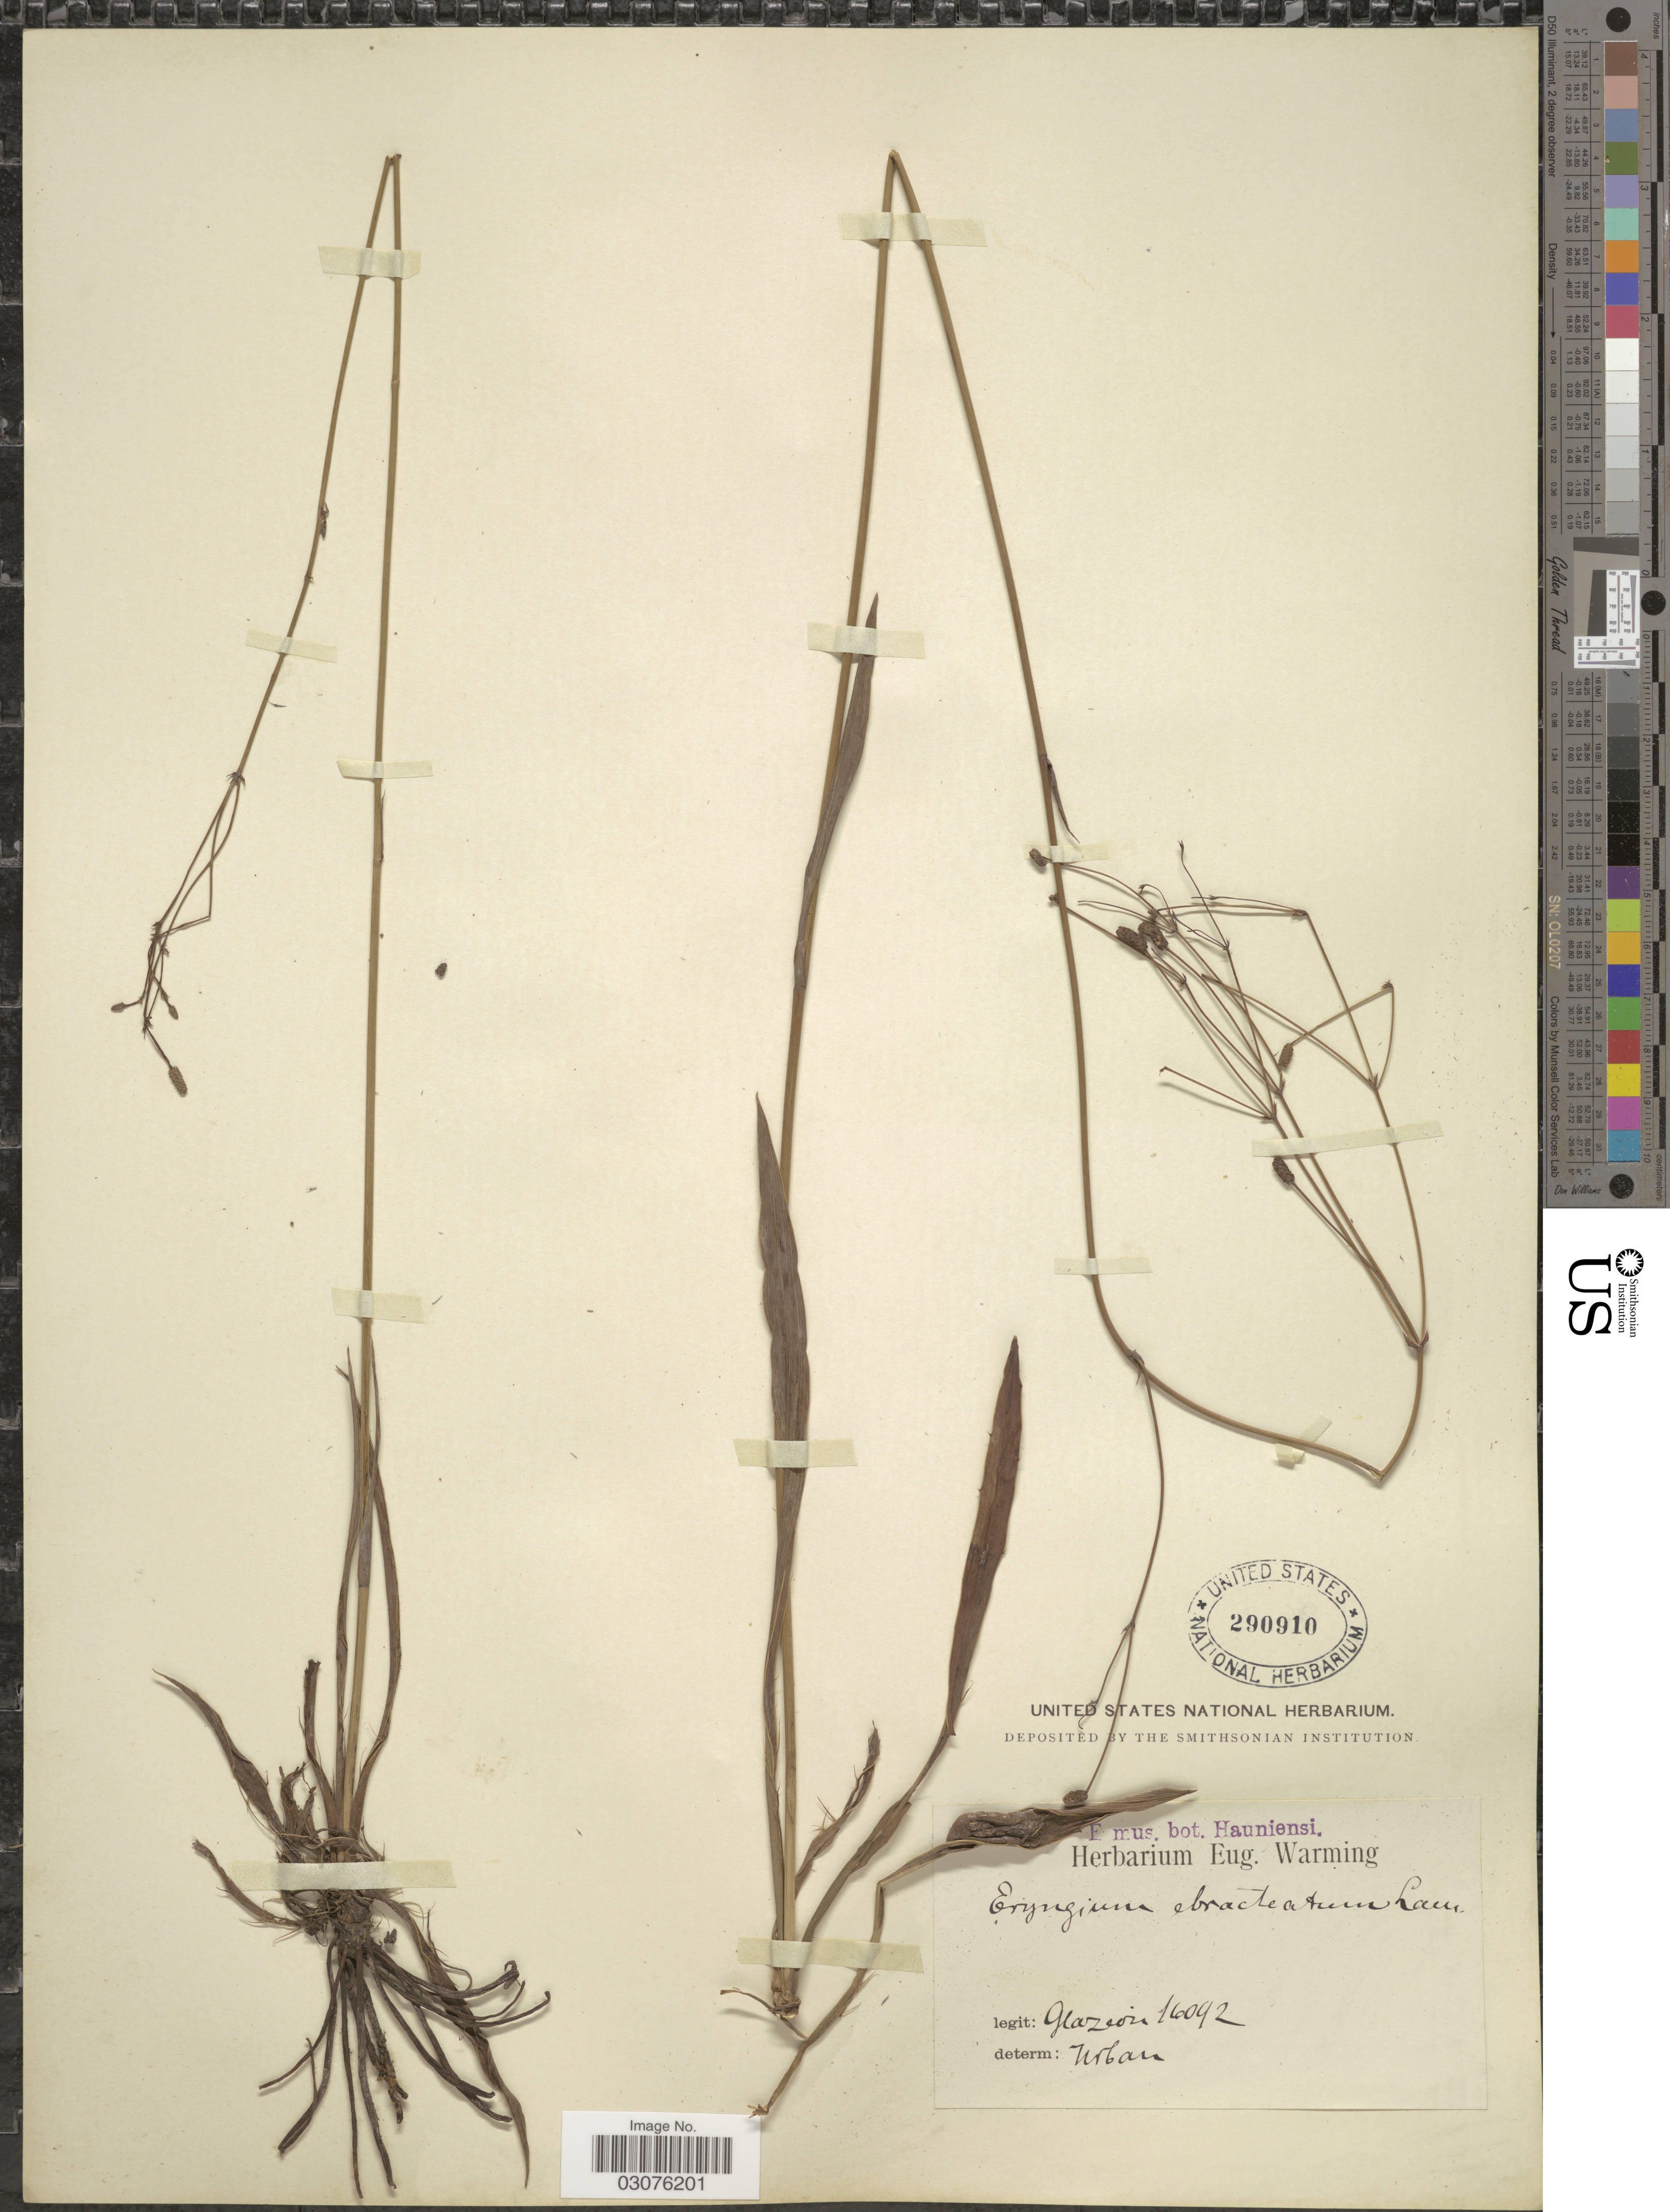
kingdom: Plantae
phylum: Tracheophyta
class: Magnoliopsida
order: Apiales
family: Apiaceae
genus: Eryngium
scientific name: Eryngium ebracteatum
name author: Lam.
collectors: Glaziou, --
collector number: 16092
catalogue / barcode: US 290910